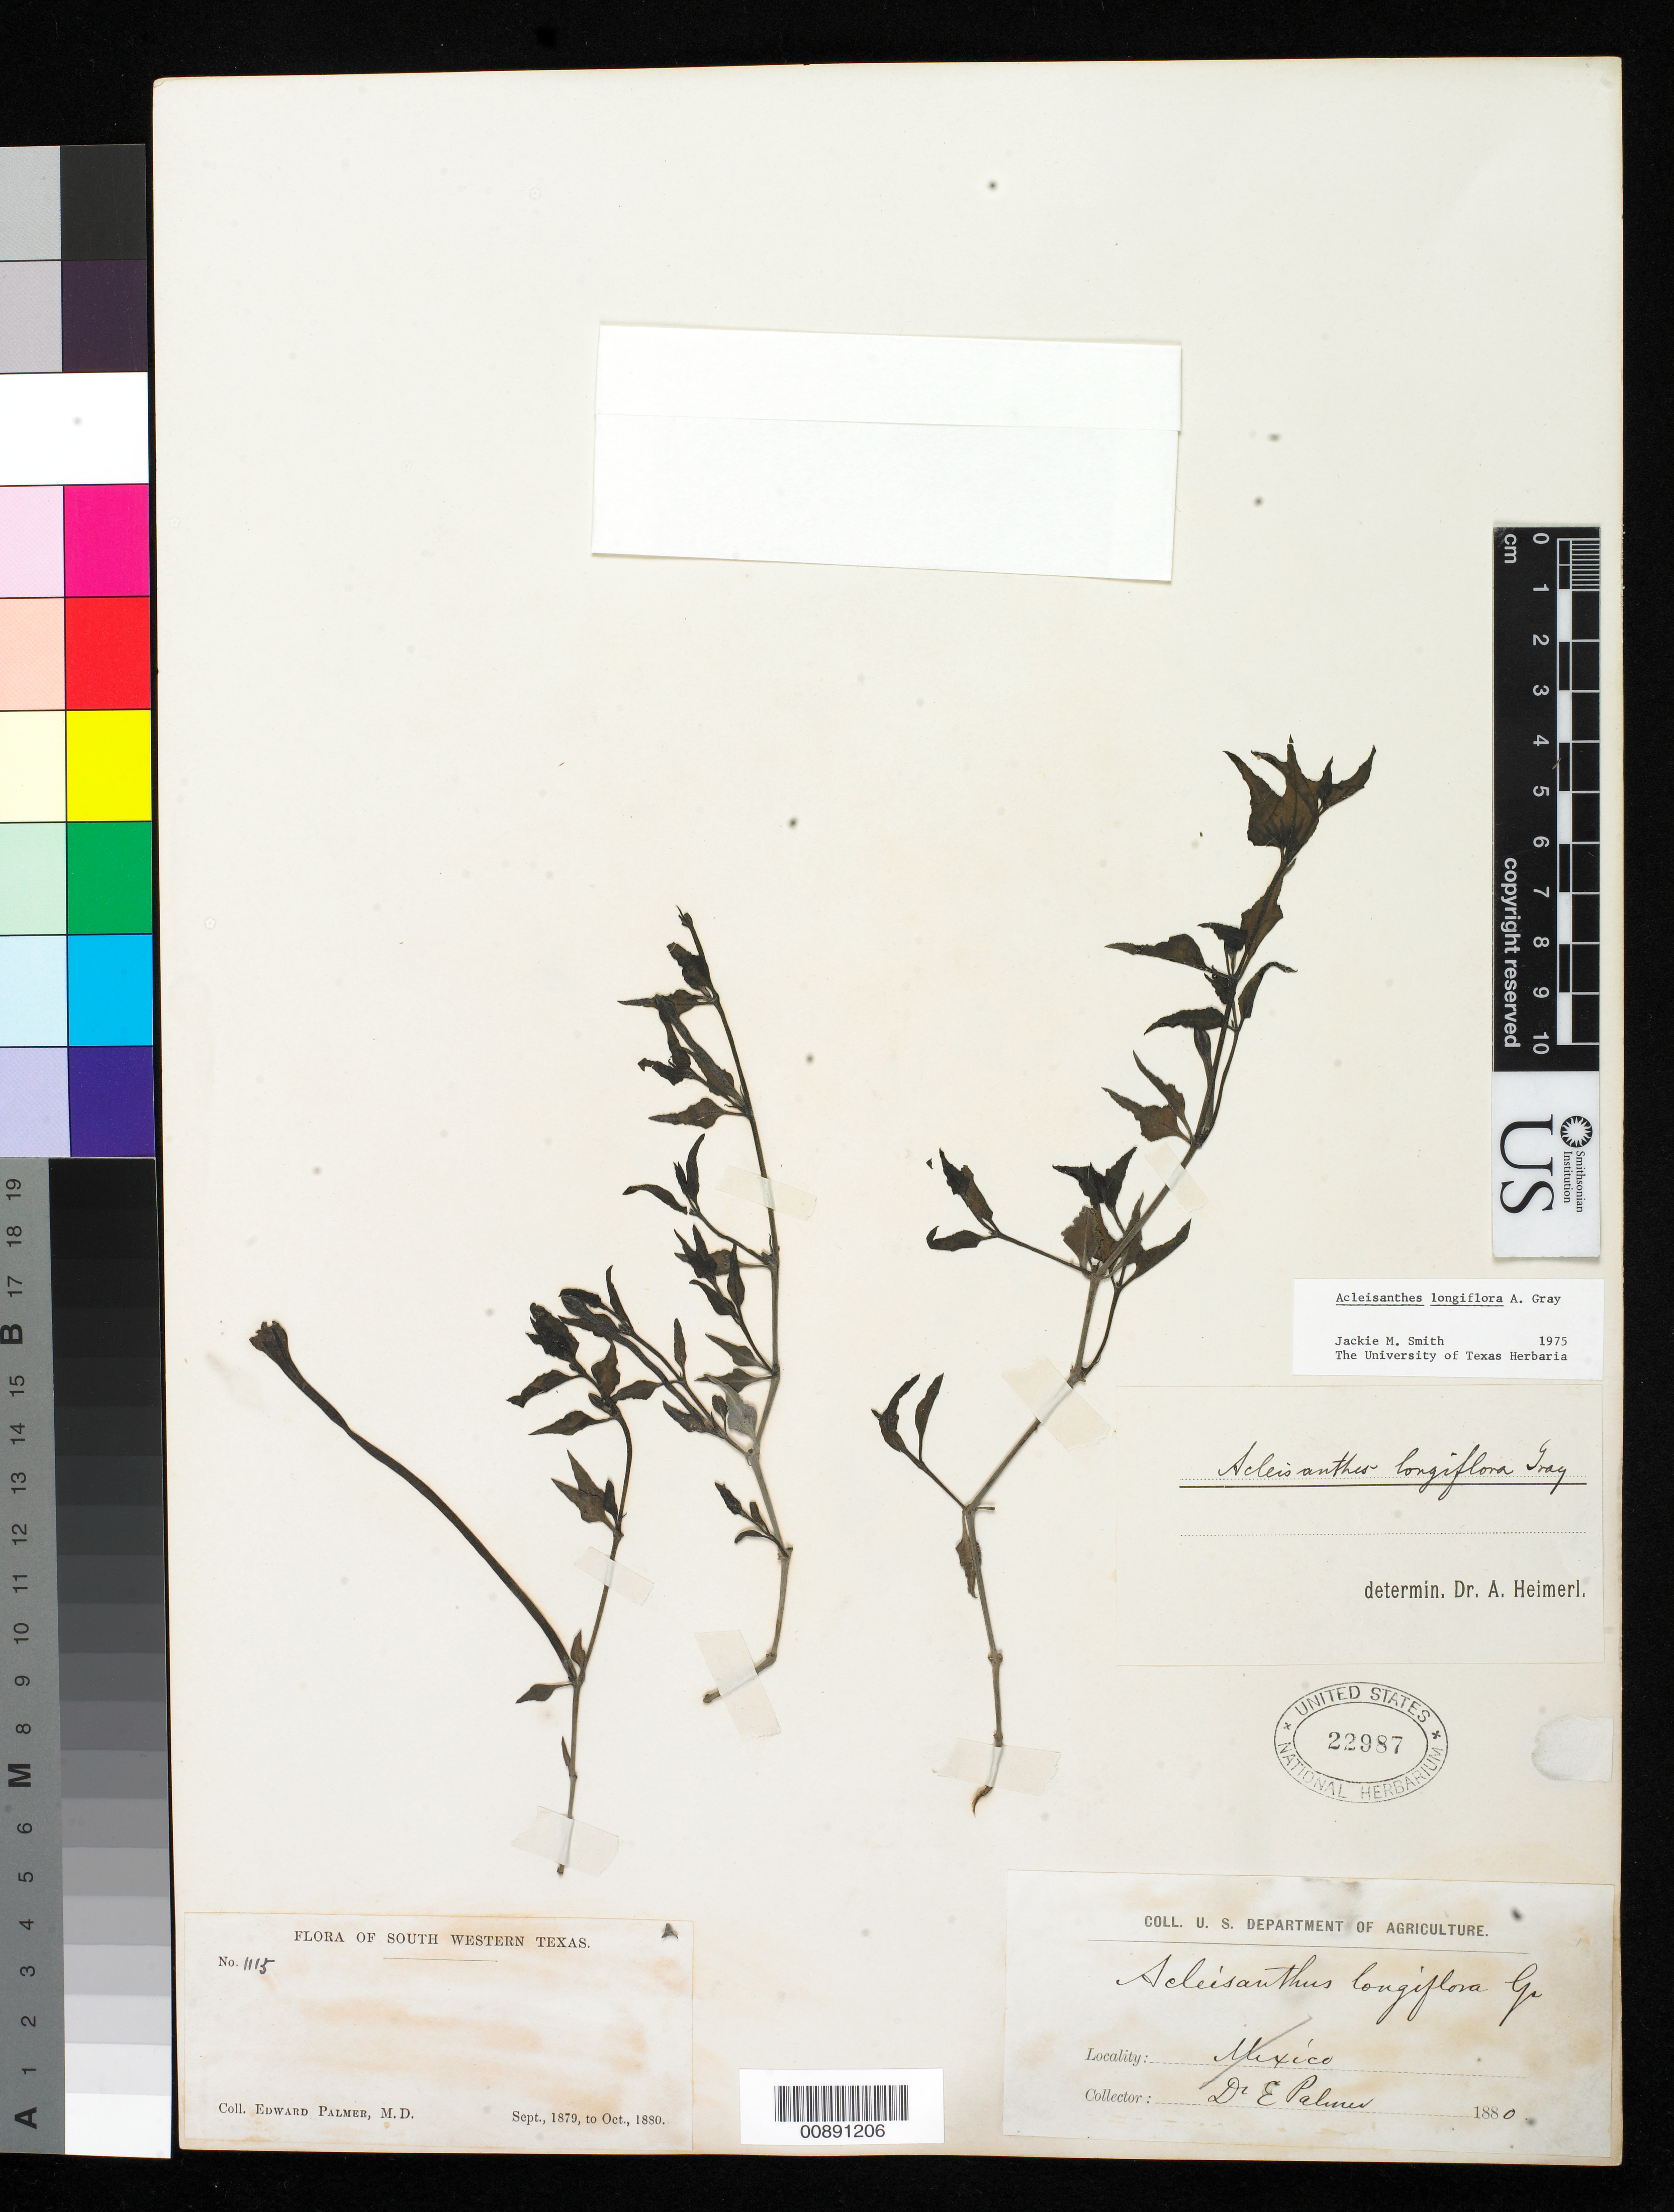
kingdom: Plantae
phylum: Tracheophyta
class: Magnoliopsida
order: Caryophyllales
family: Nyctaginaceae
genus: Acleisanthes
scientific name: Acleisanthes longiflora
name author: A. Gray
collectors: E. Palmer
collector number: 1115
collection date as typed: Sep 1879 to -- Oct 1880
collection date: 1879-09/1880-10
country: United States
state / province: Texas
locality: South Western Texas.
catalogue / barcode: US 22987